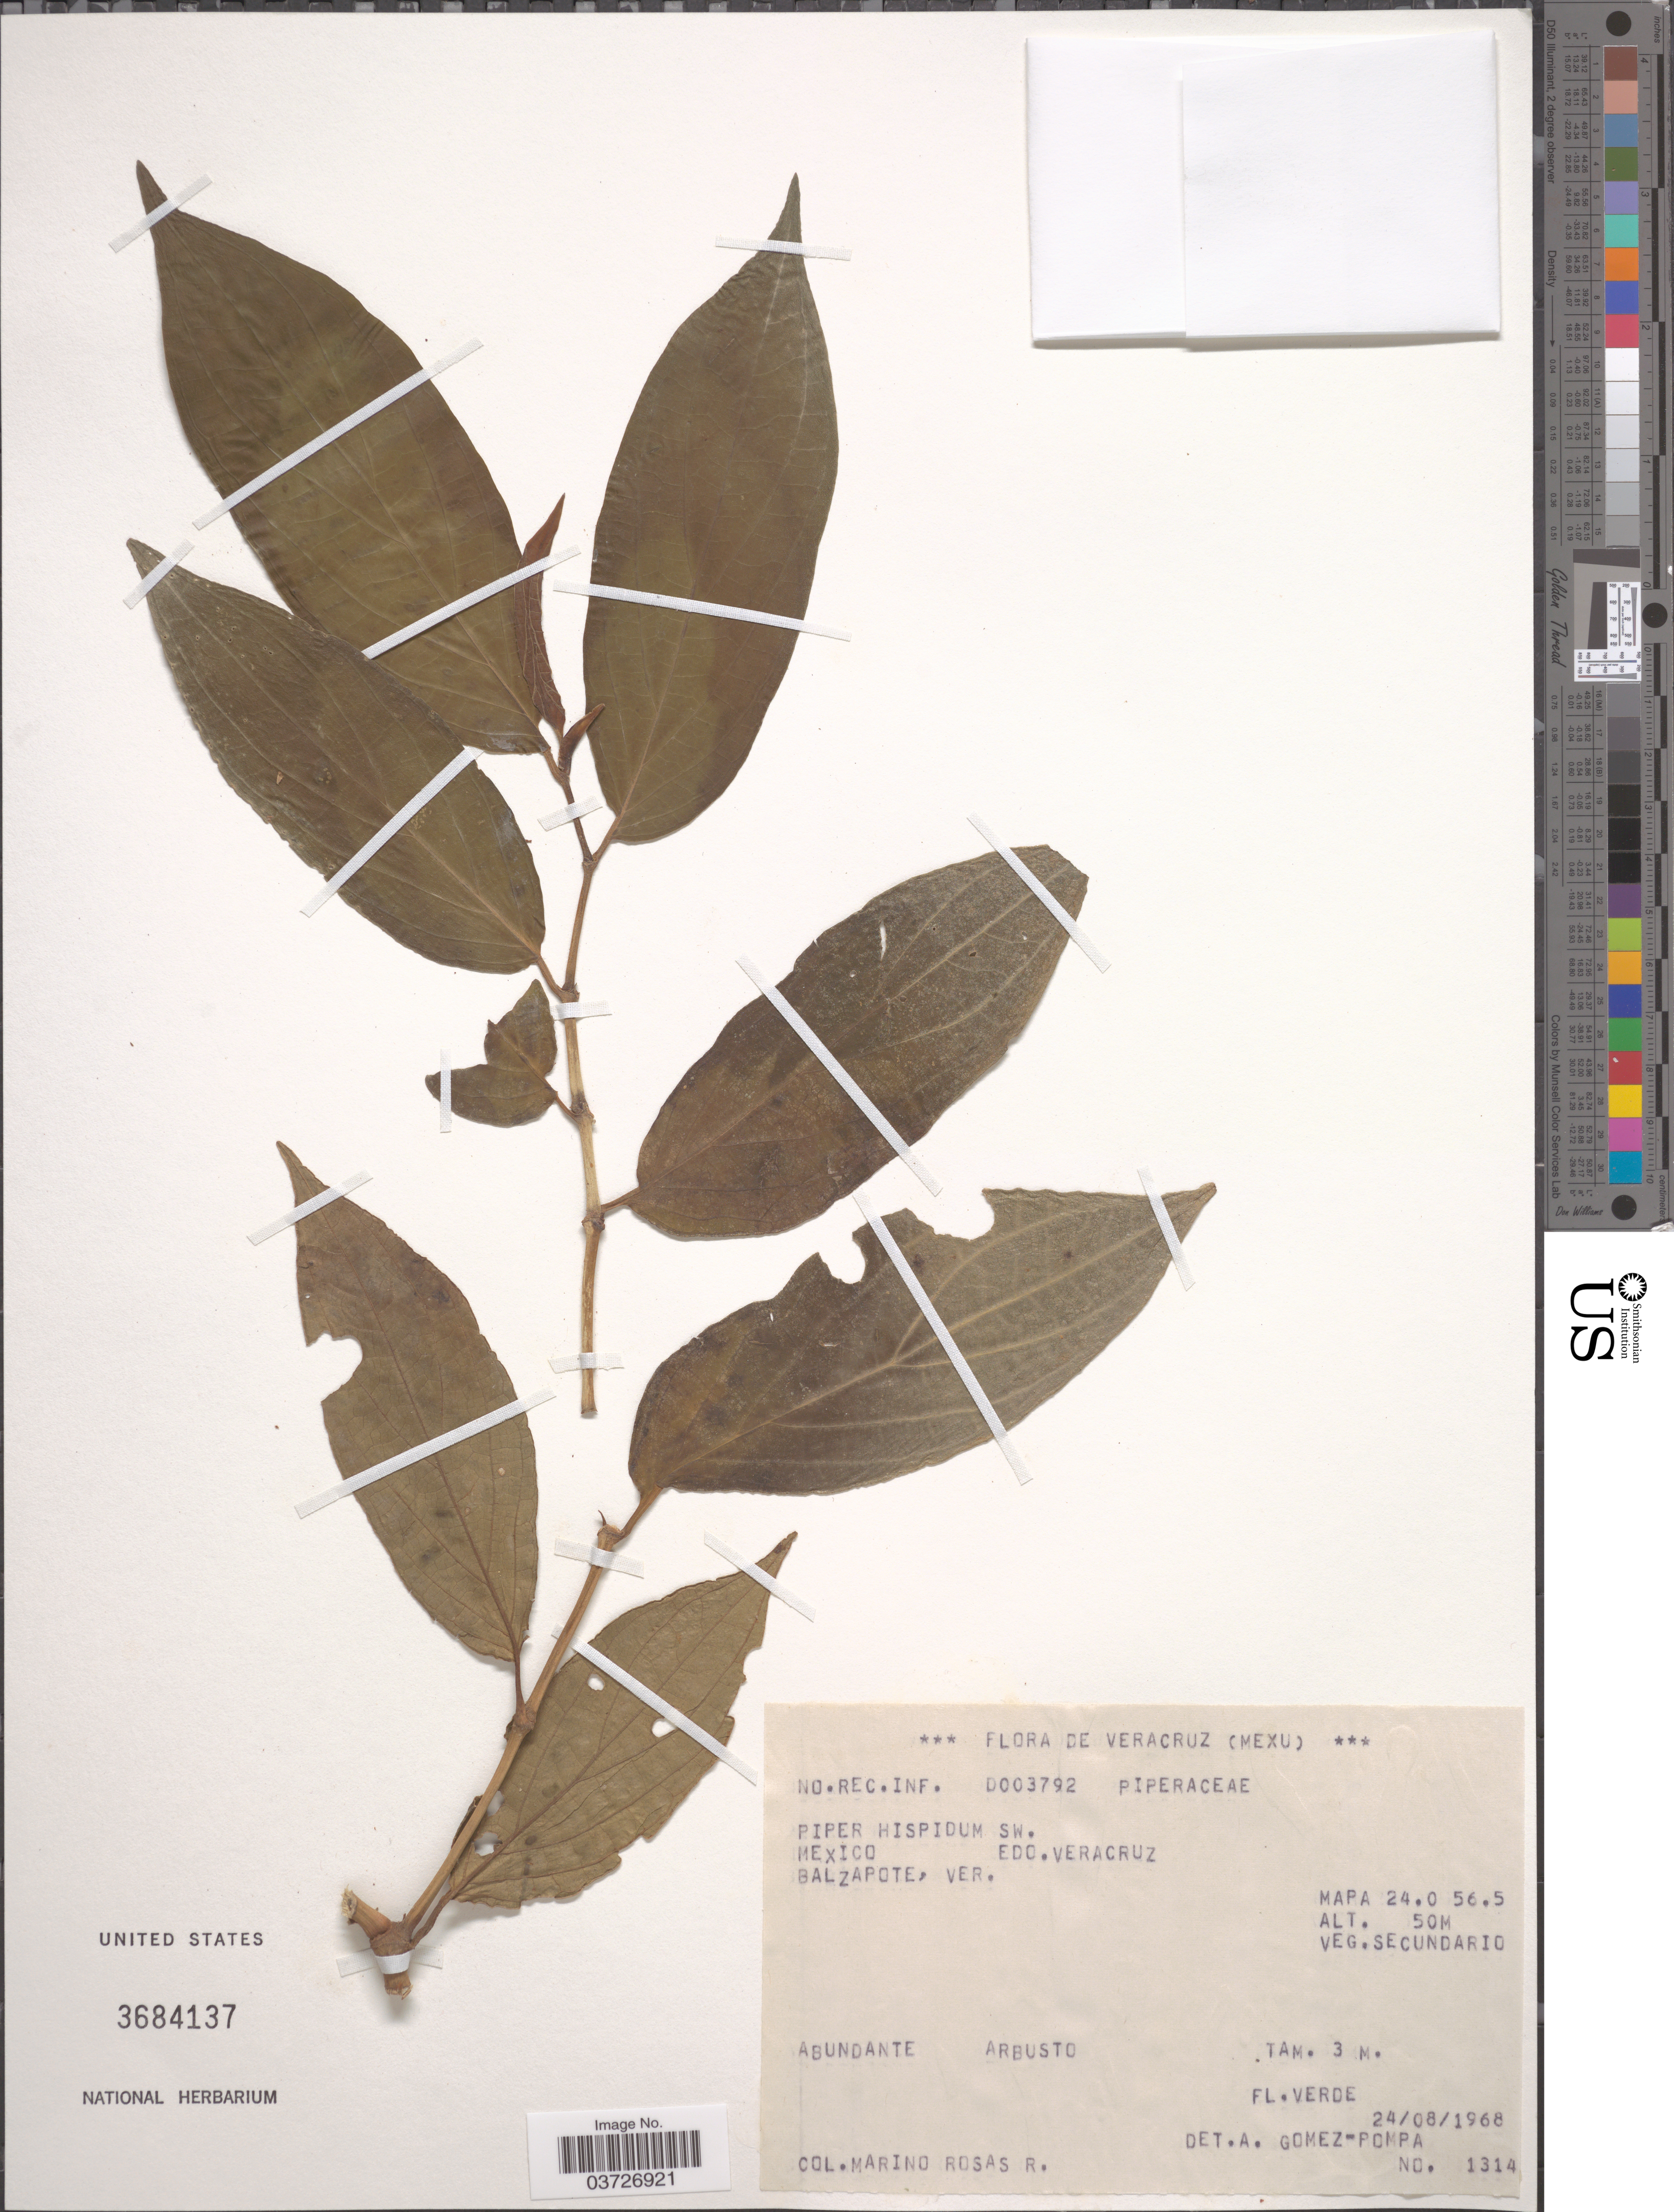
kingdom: Plantae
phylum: Tracheophyta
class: Magnoliopsida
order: Piperales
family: Piperaceae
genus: Piper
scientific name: Piper hispidum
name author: Sw.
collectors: M. Rosas R.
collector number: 1314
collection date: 1968-08-24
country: Mexico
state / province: Veracruz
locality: Edo. Veracruz. Balzapote, Ver. MAPA 24.0 56.5.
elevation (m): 50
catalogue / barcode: US 3684137